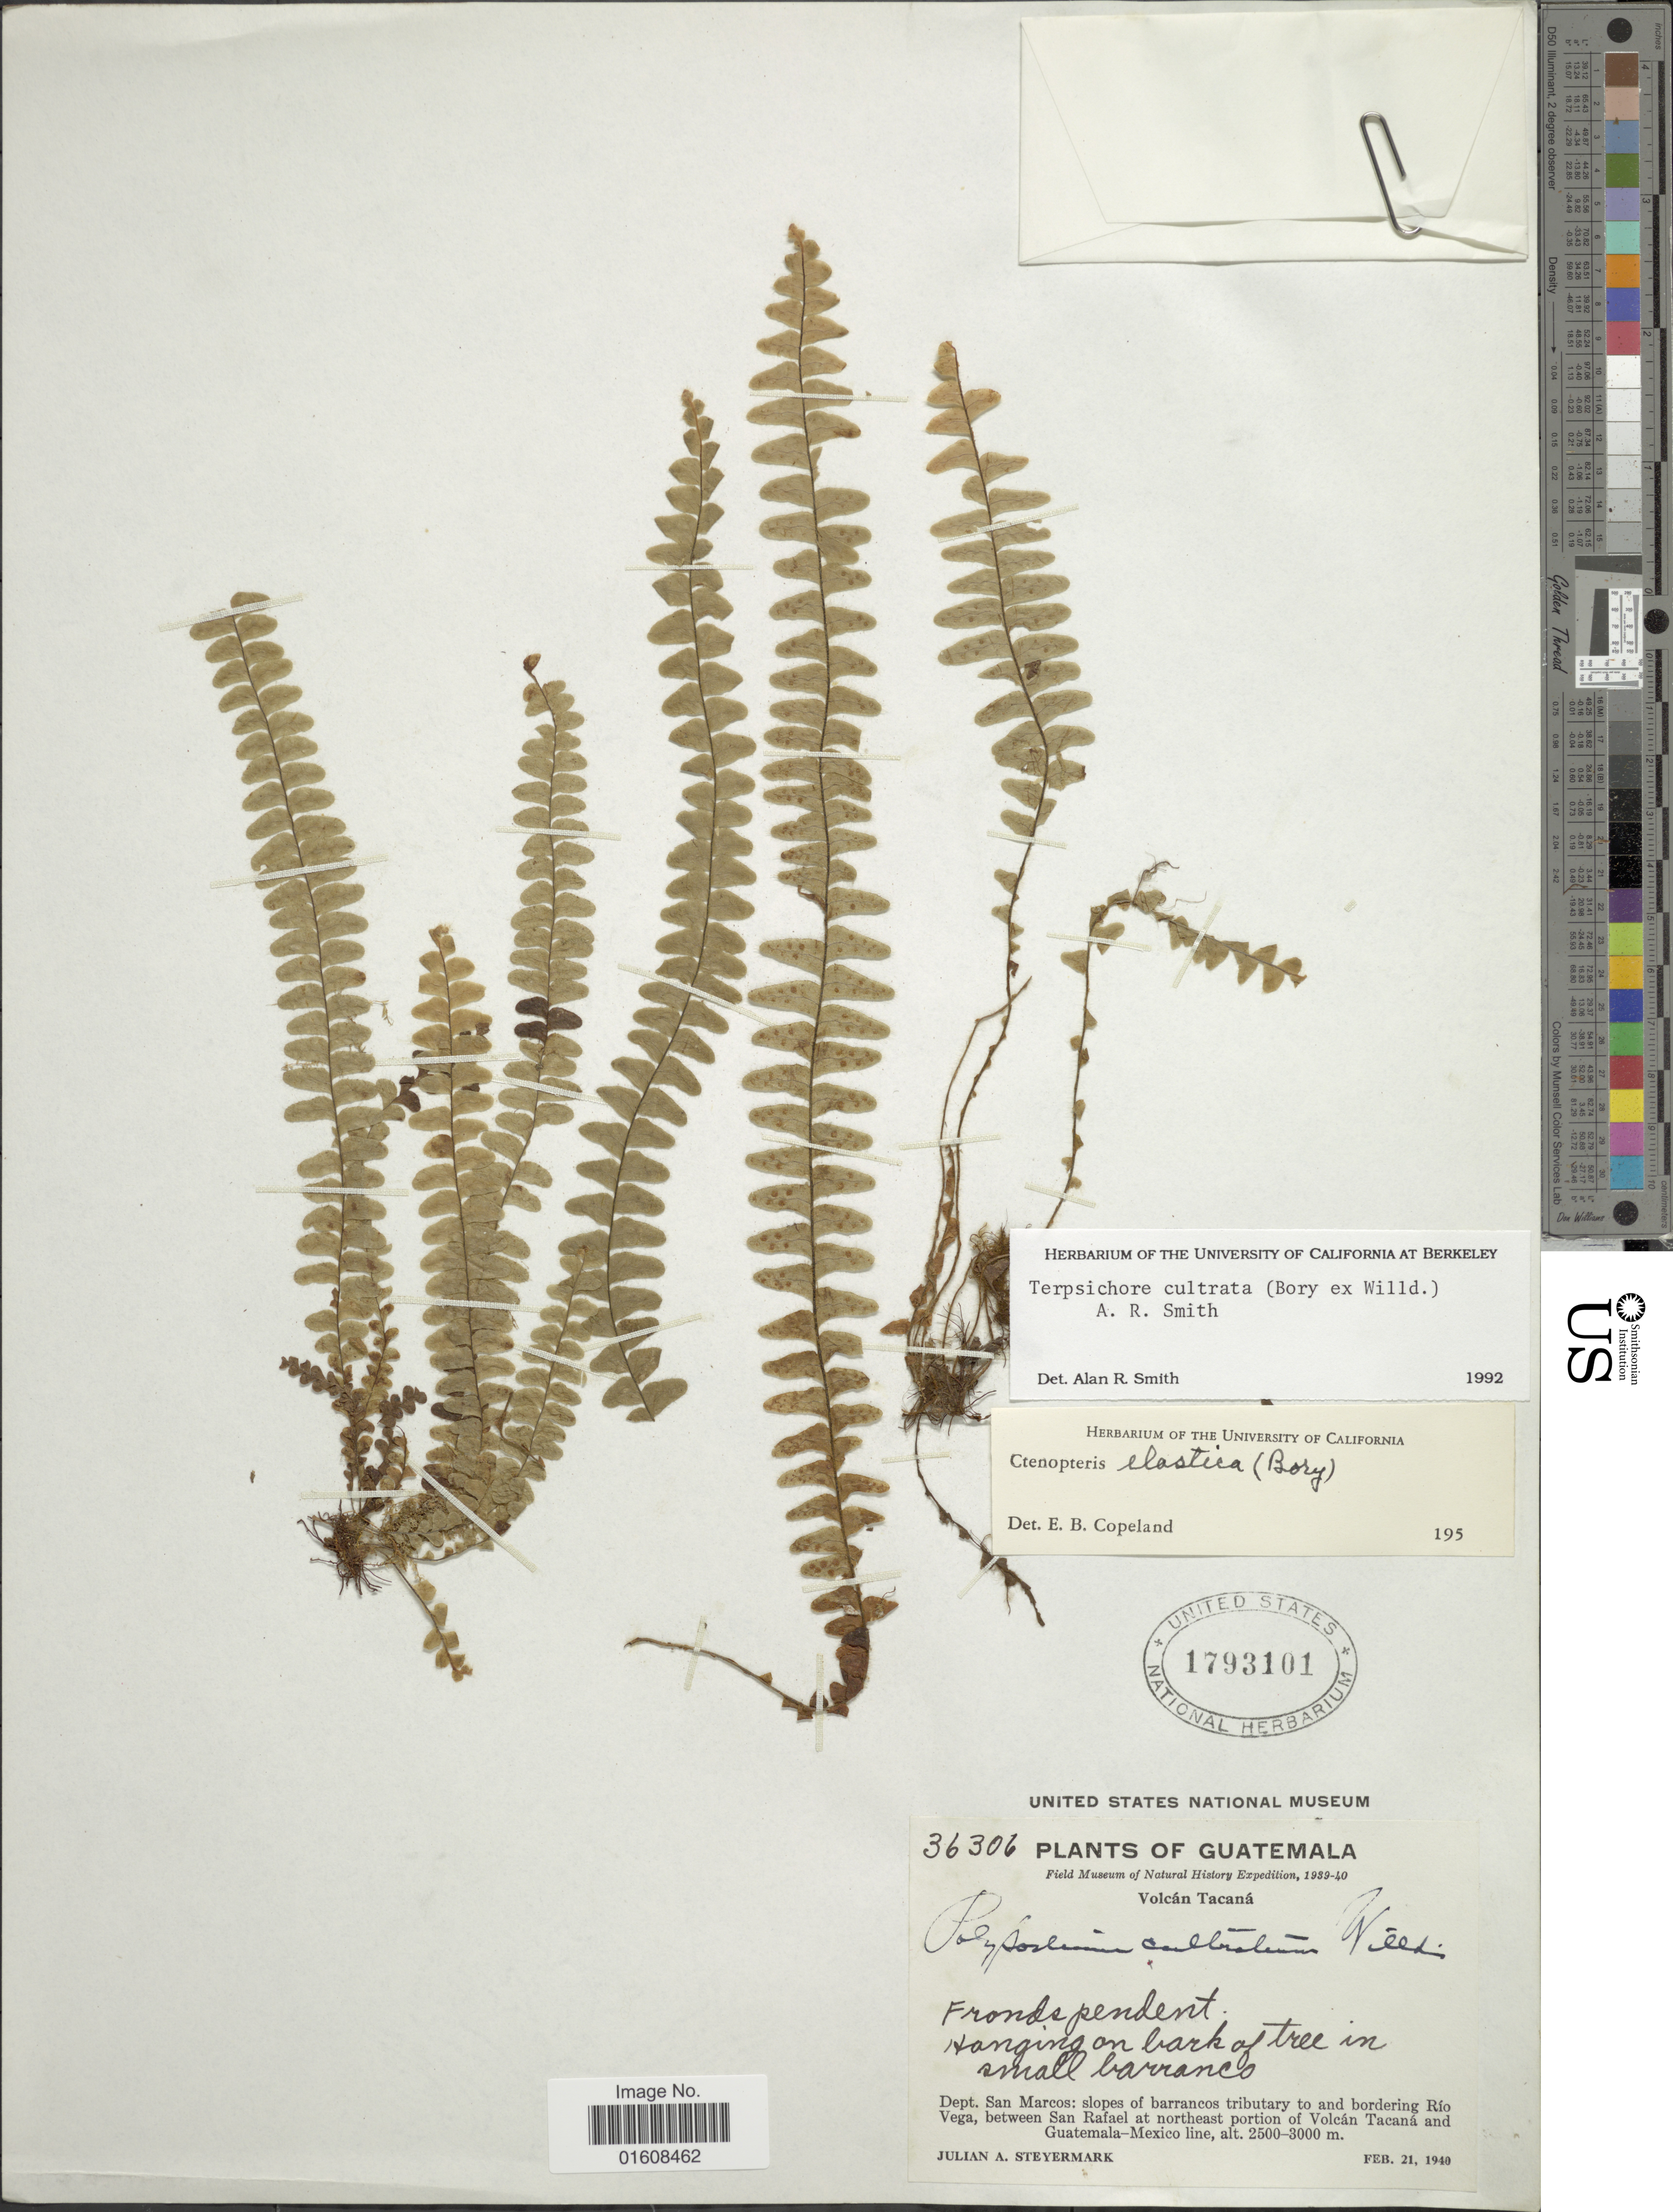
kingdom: Plantae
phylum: Tracheophyta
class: Polypodiopsida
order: Polypodiales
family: Polypodiaceae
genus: Alansmia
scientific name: Alansmia cultrata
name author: (Bory ex Willd.) Moguel & M. Kessler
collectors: J. Steyermark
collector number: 36306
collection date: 1940-02-21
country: Guatemala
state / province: San Marcos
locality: Volcán Tacaná. slopes of barrancos tributary to and bordering Río Vega, between San Rafael at northeast portion of Volcán Tacaná and Guatemala-Mexico line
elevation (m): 2500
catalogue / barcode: US 1793101